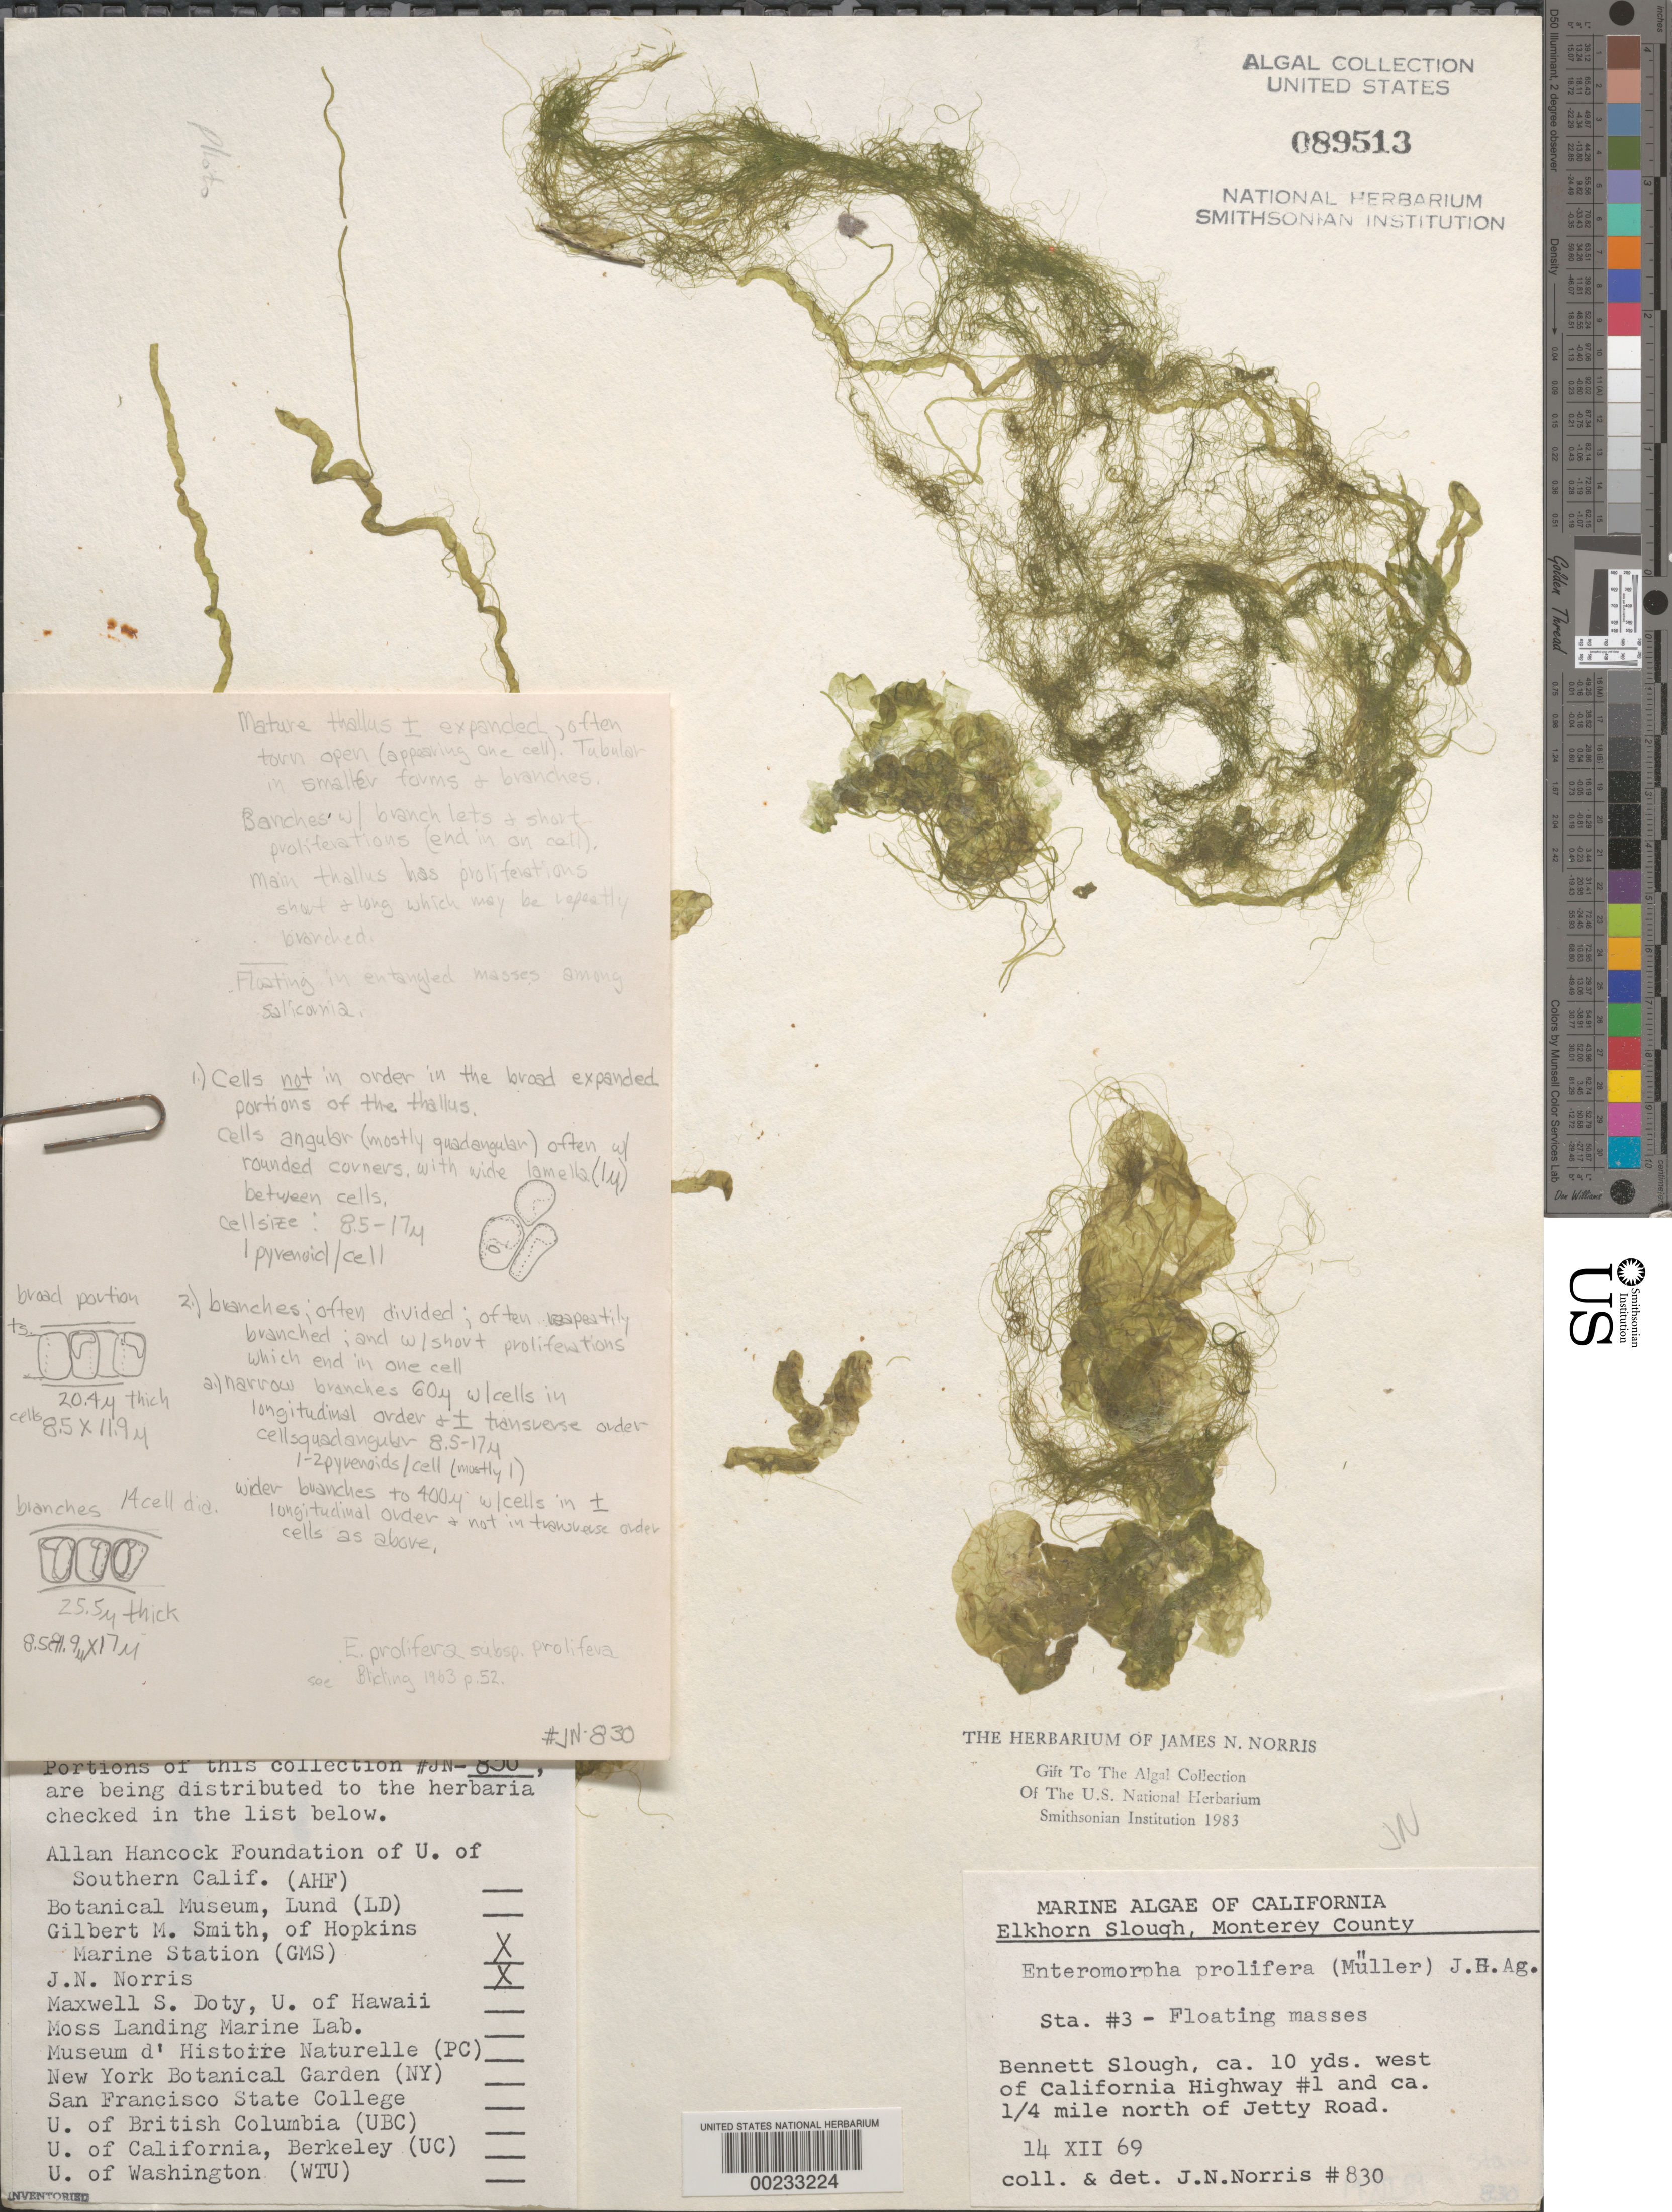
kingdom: Plantae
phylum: Chlorophyta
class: Ulvophyceae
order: Ulvales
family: Ulvaceae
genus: Ulva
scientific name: Ulva prolifera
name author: O.F. Müller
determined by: Algae name updating Project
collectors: J. N. Norris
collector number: JN-830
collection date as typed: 14 Dec 1969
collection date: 1969-12-14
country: United States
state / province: California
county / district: Monterey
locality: Bennett Slough, Elkhorn Slough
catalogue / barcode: US 89513